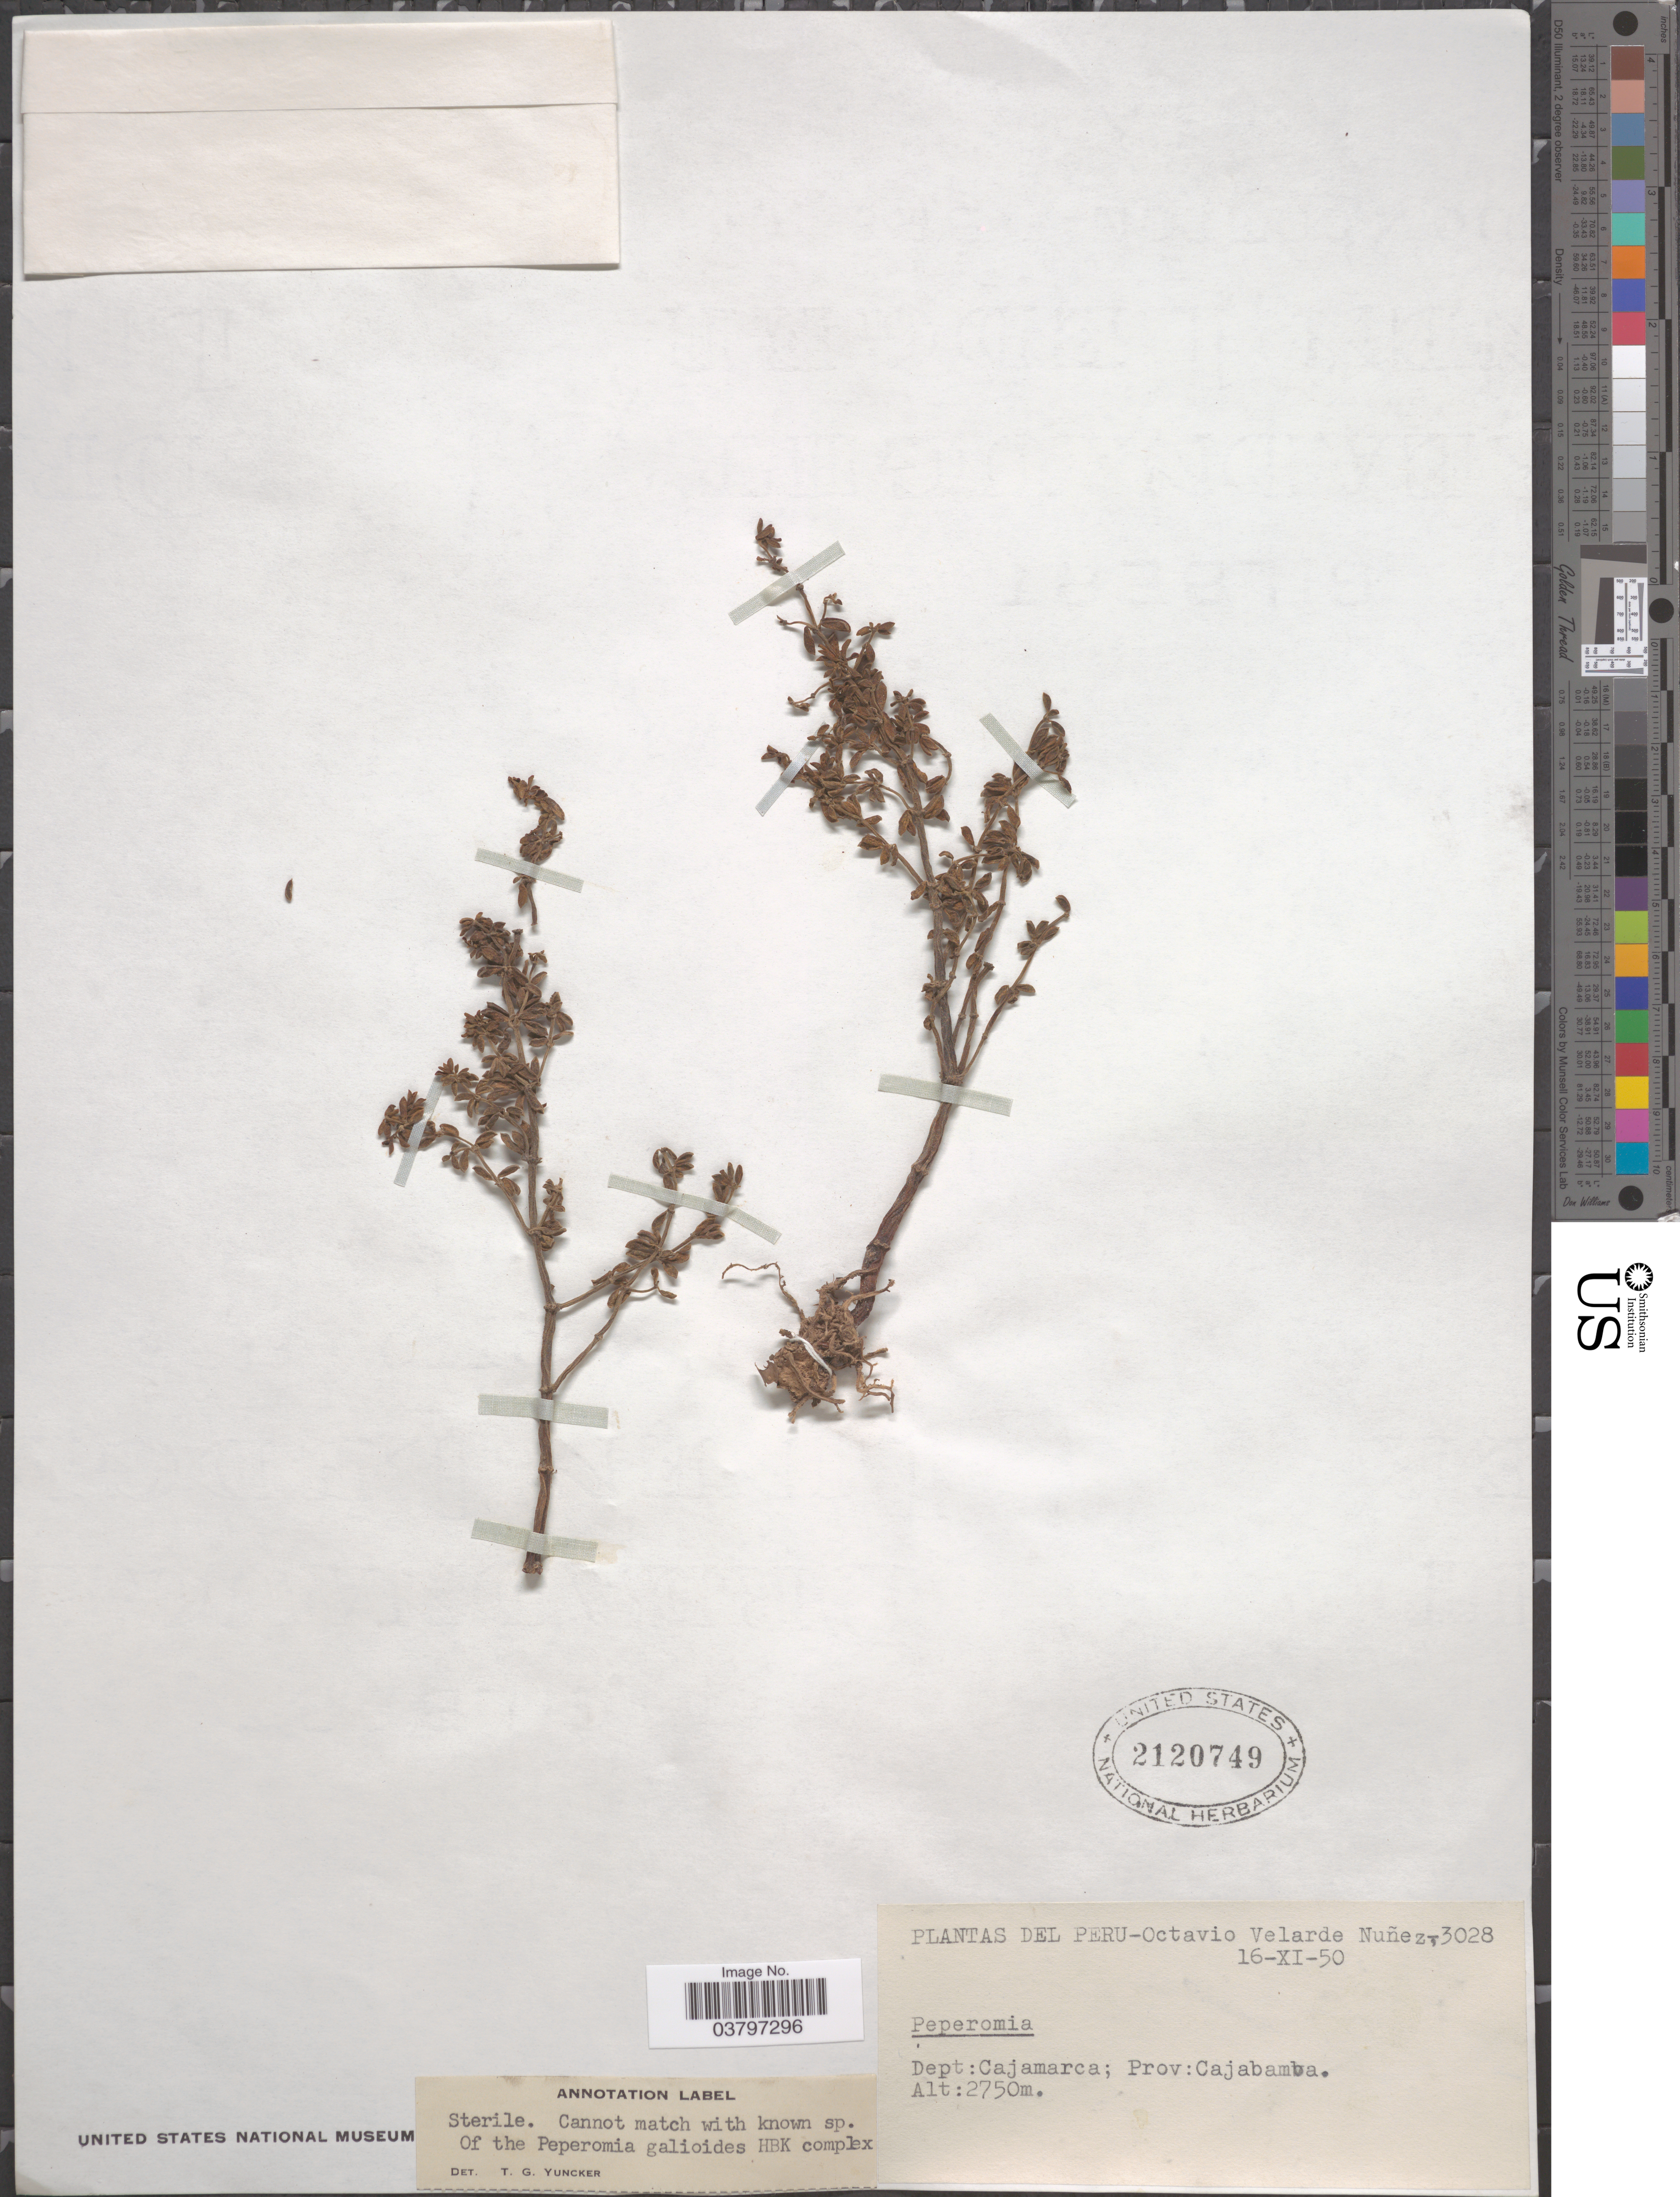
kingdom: Plantae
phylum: Tracheophyta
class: Magnoliopsida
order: Piperales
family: Piperaceae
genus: Peperomia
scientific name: Peperomia galioides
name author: Kunth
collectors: O. Velarde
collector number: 3028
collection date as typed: Transcribed d/m/y: 16/11/50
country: Peru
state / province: Cajamarca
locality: Dept: Cajamarca; Prov. Cajabamba.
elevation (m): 2750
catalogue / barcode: US 2120749